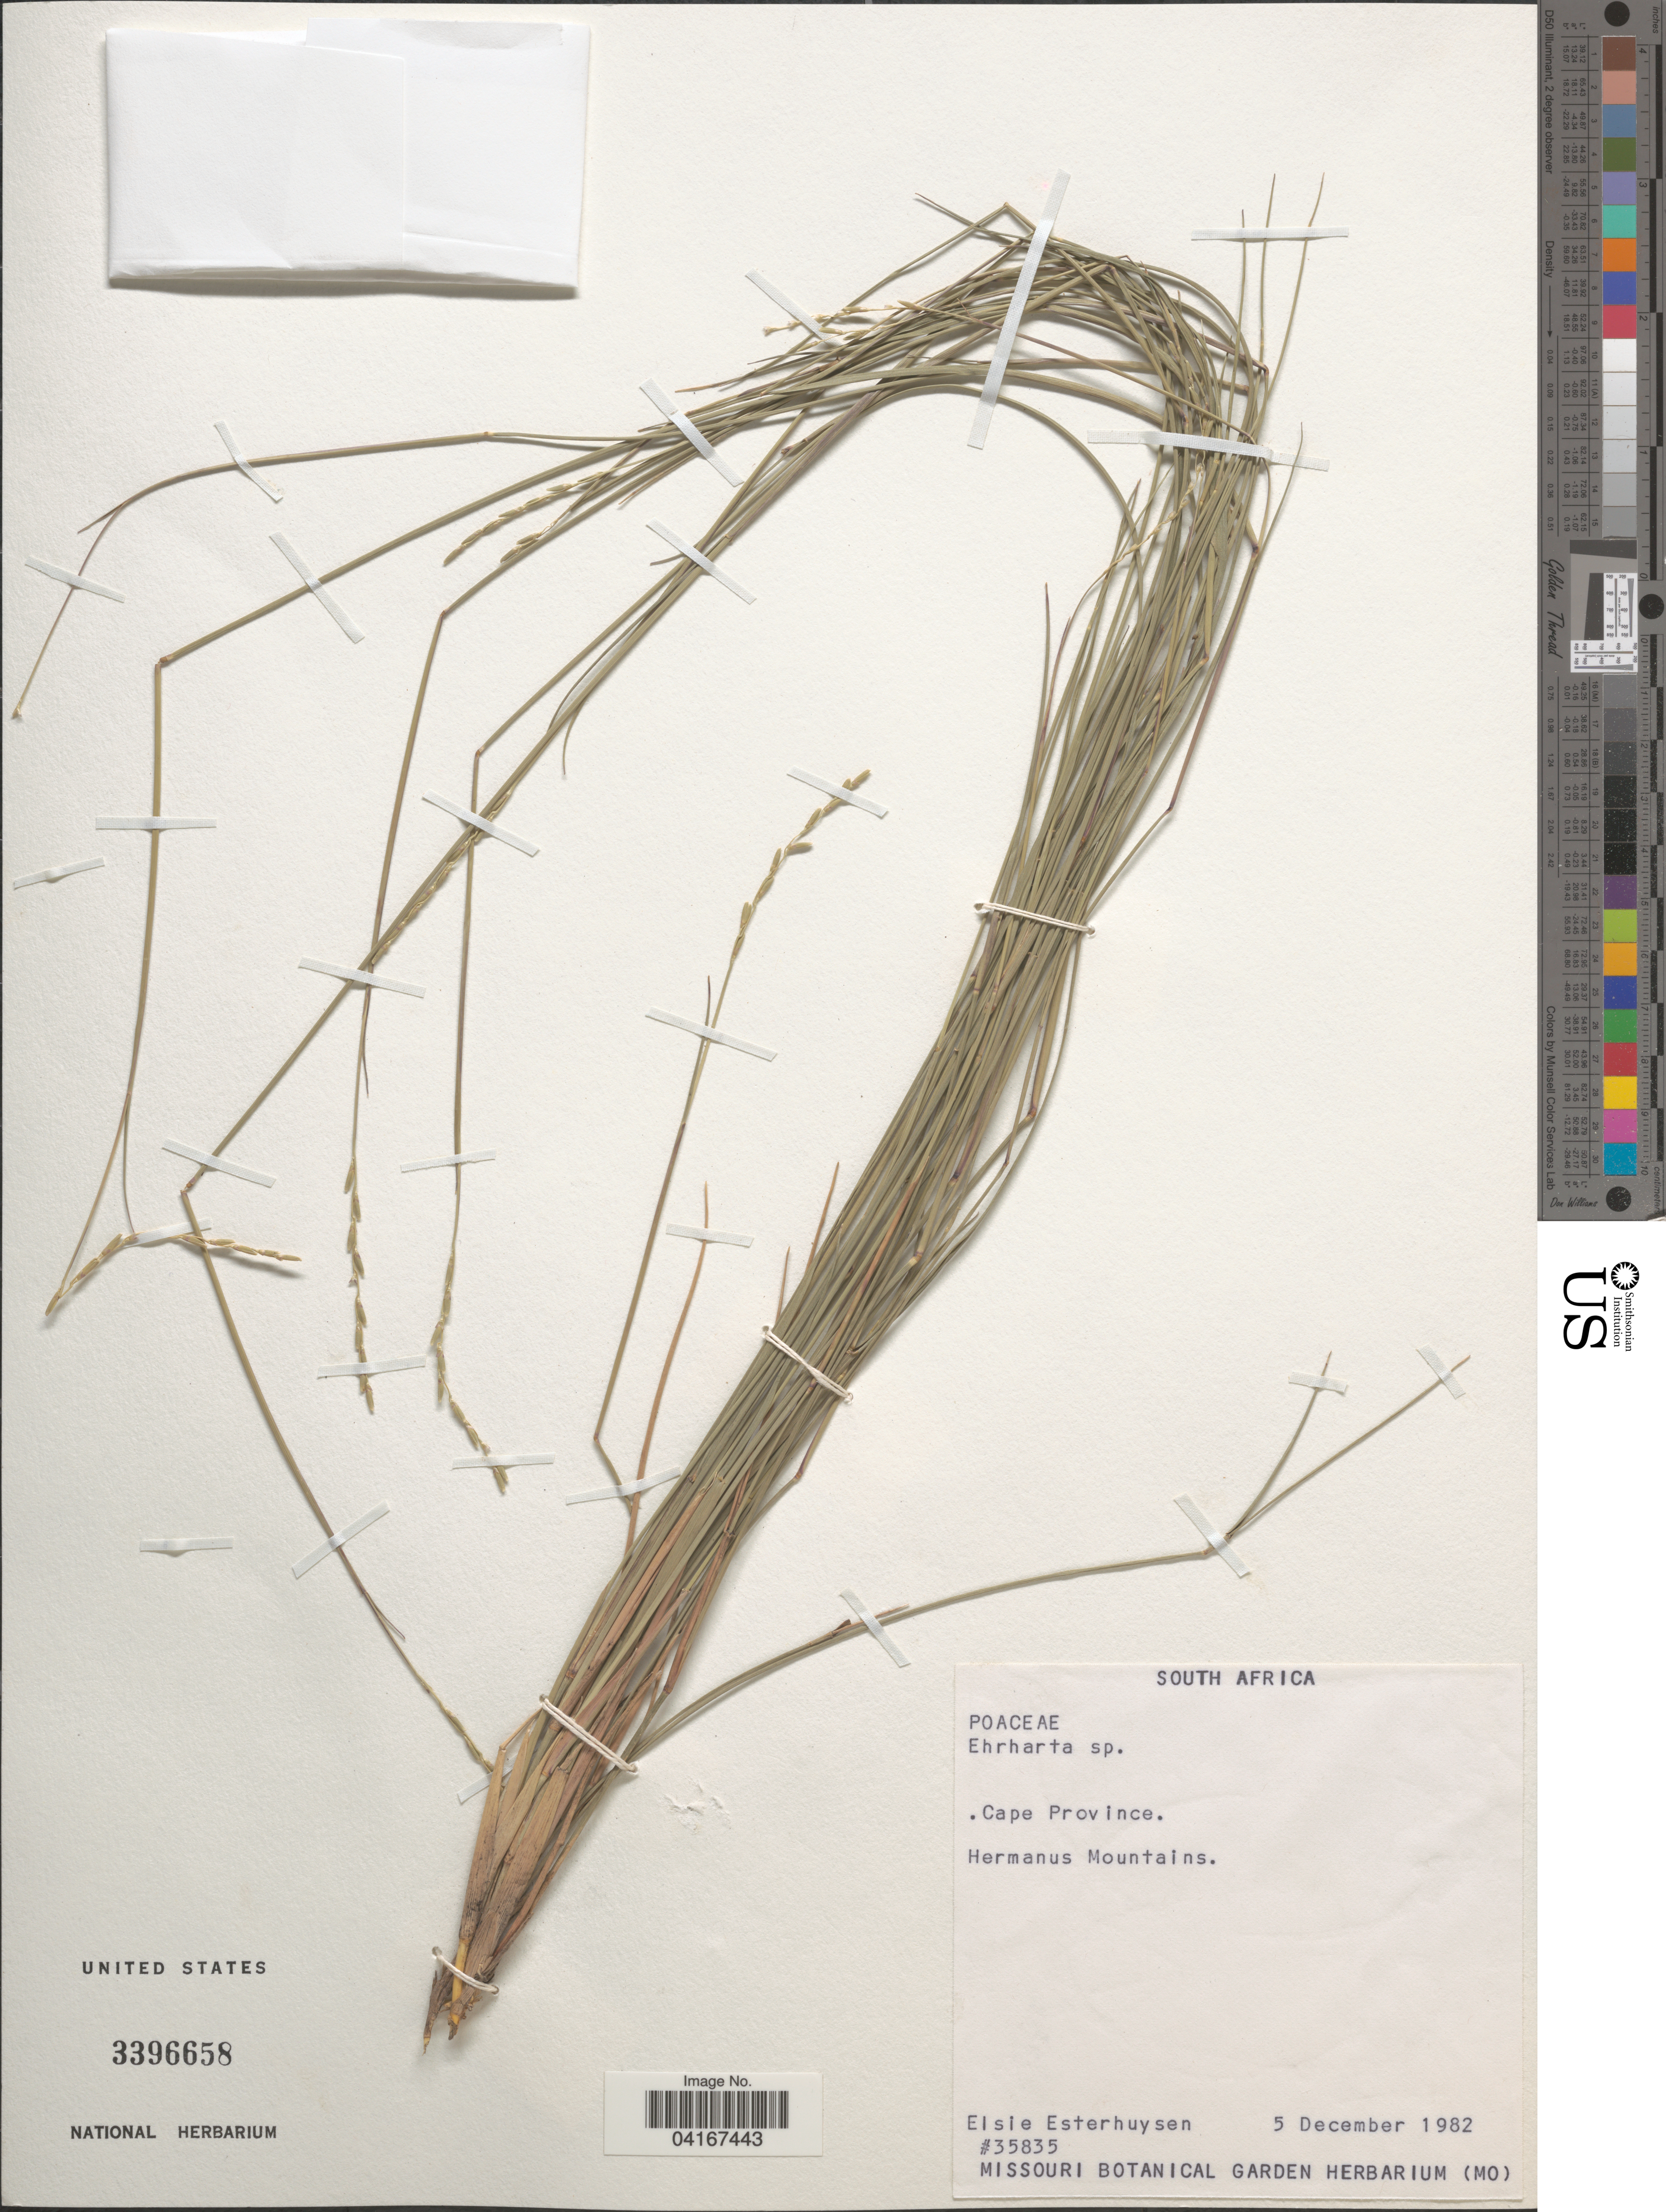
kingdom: Plantae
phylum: Tracheophyta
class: Liliopsida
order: Poales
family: Poaceae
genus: Ehrharta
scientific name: Ehrharta sp.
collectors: E. E. Esterhuysen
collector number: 35835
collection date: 1982-12-05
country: South Africa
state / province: Western Cape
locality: Hermanus Mountains.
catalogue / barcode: US 3396658